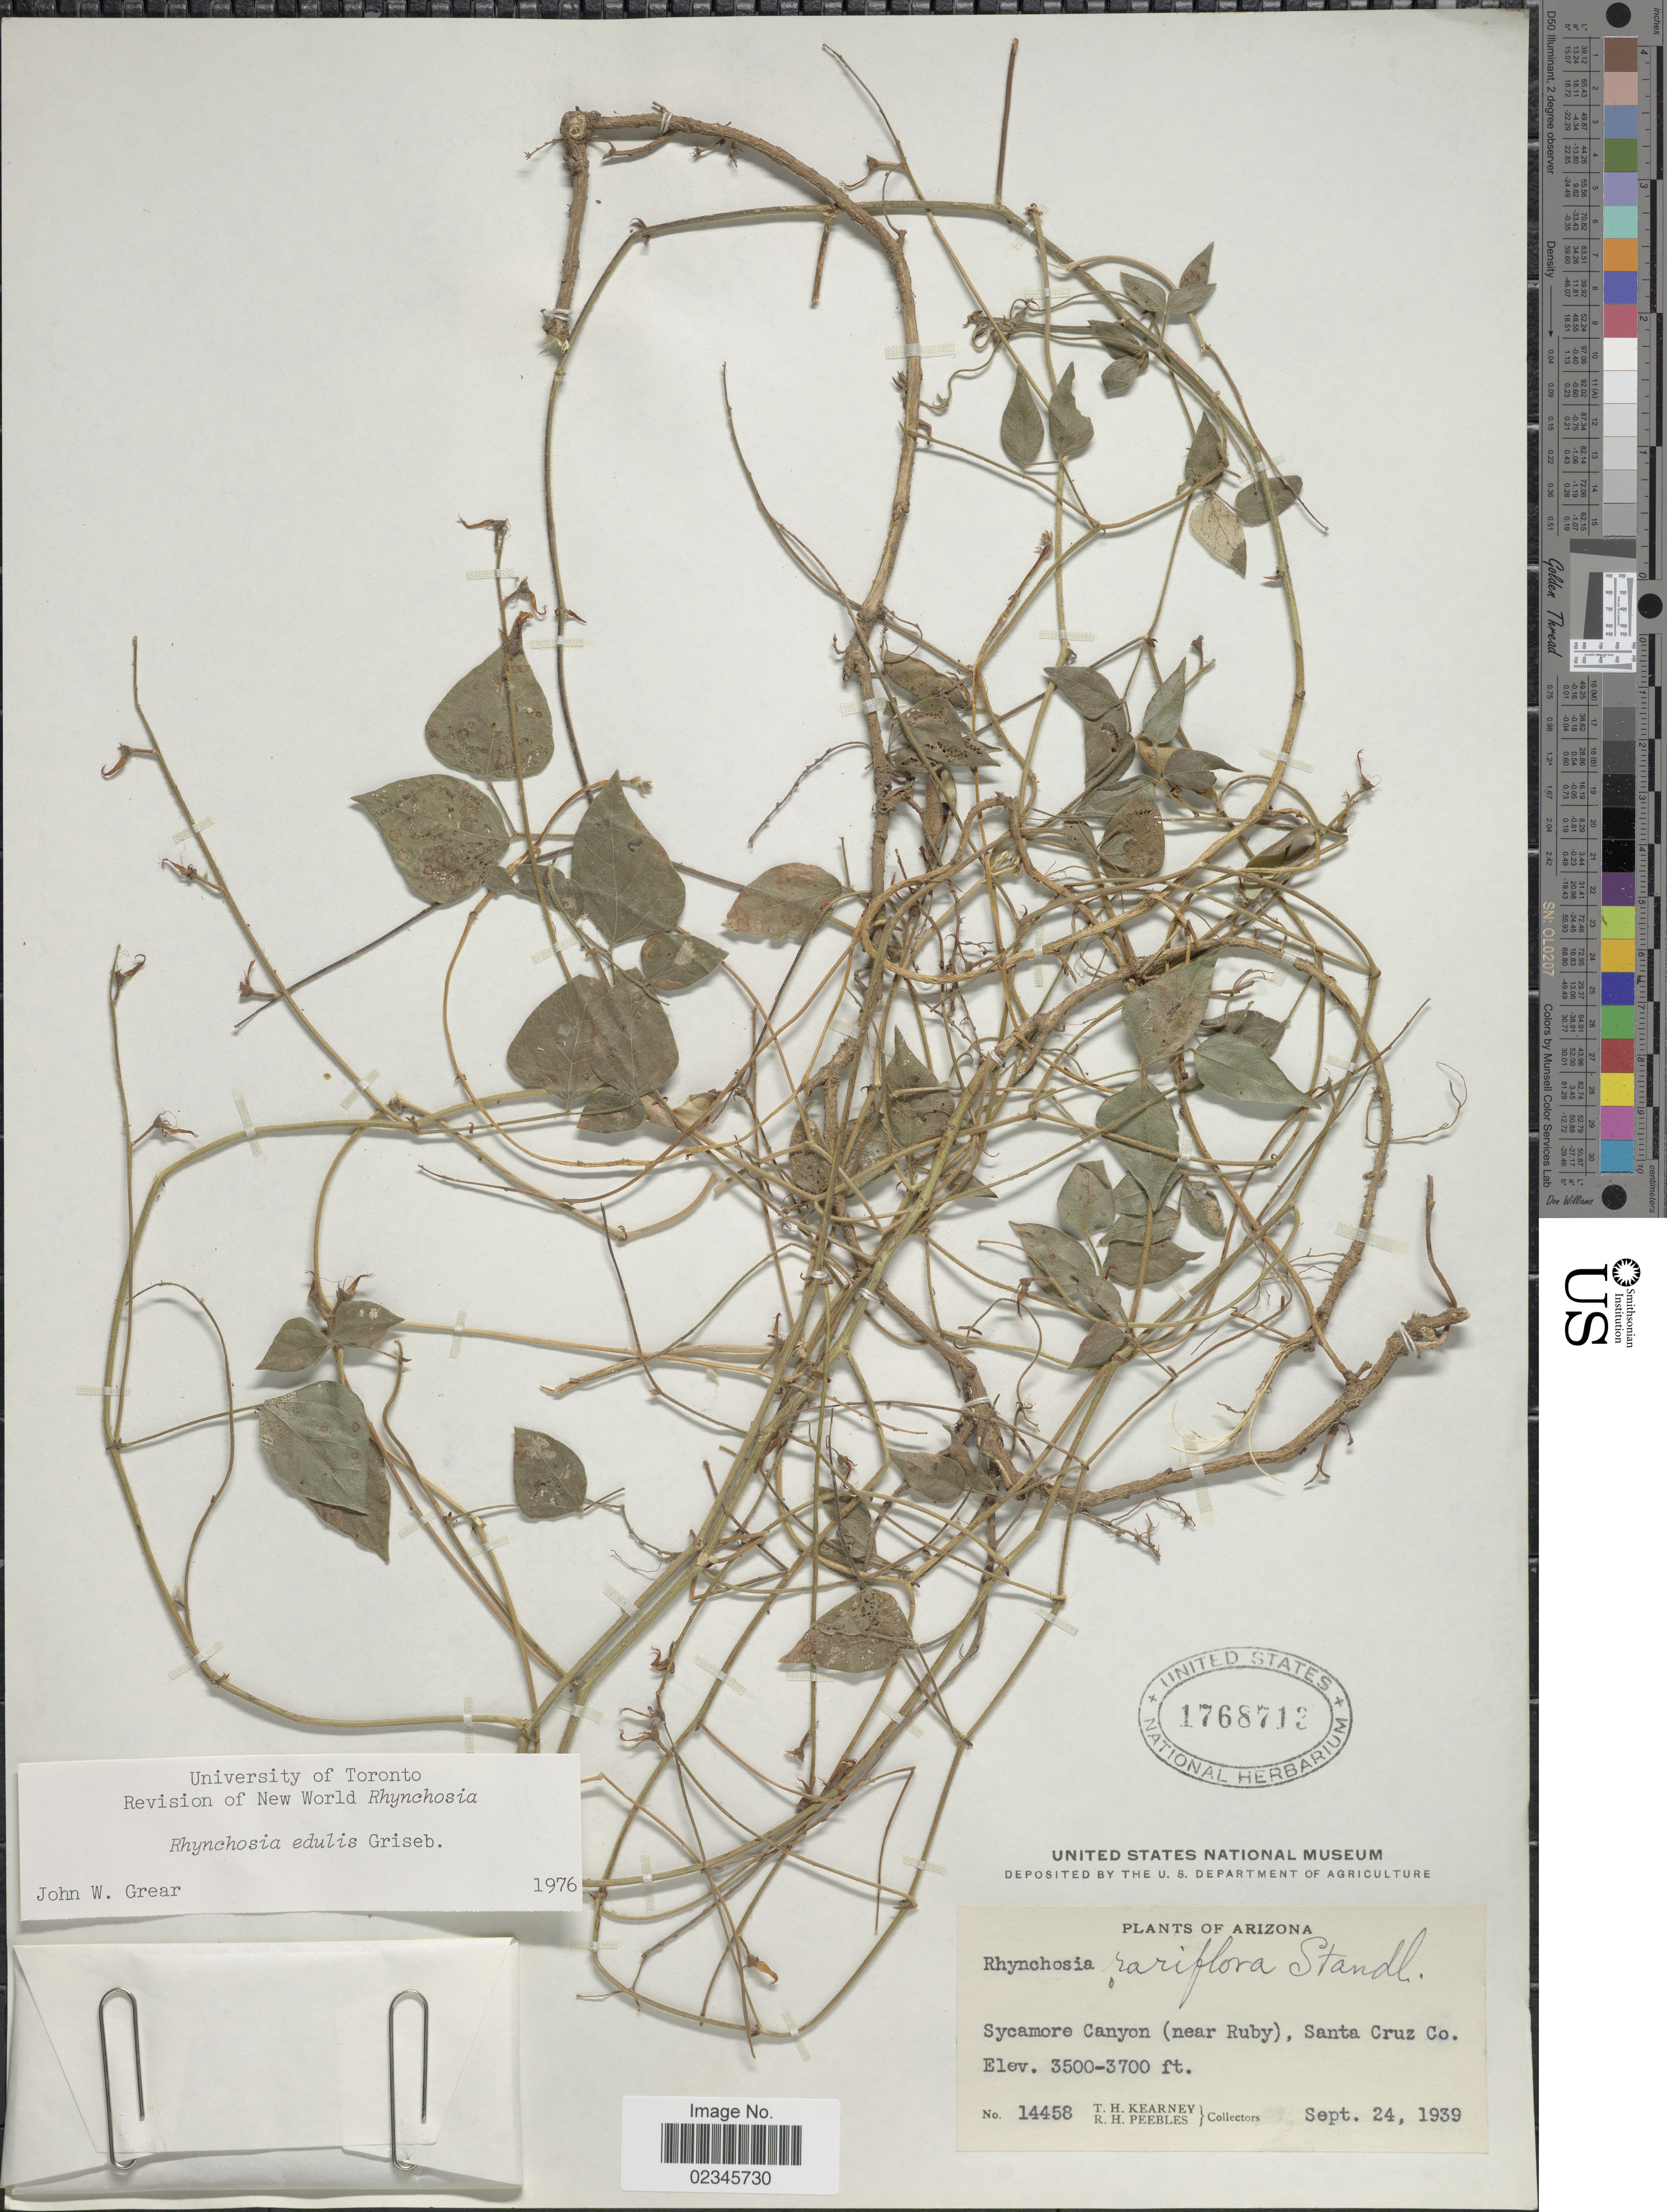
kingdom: Plantae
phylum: Tracheophyta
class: Magnoliopsida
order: Fabales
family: Fabaceae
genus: Rhynchosia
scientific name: Rhynchosia edulis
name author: Griseb.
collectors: T. H. Kearney & R. H. Peebles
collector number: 14458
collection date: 1939-09-24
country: United States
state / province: Arizona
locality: Sycamore Canyon (near Ruby), Santa Cruz Co.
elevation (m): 1067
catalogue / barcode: US 1768713